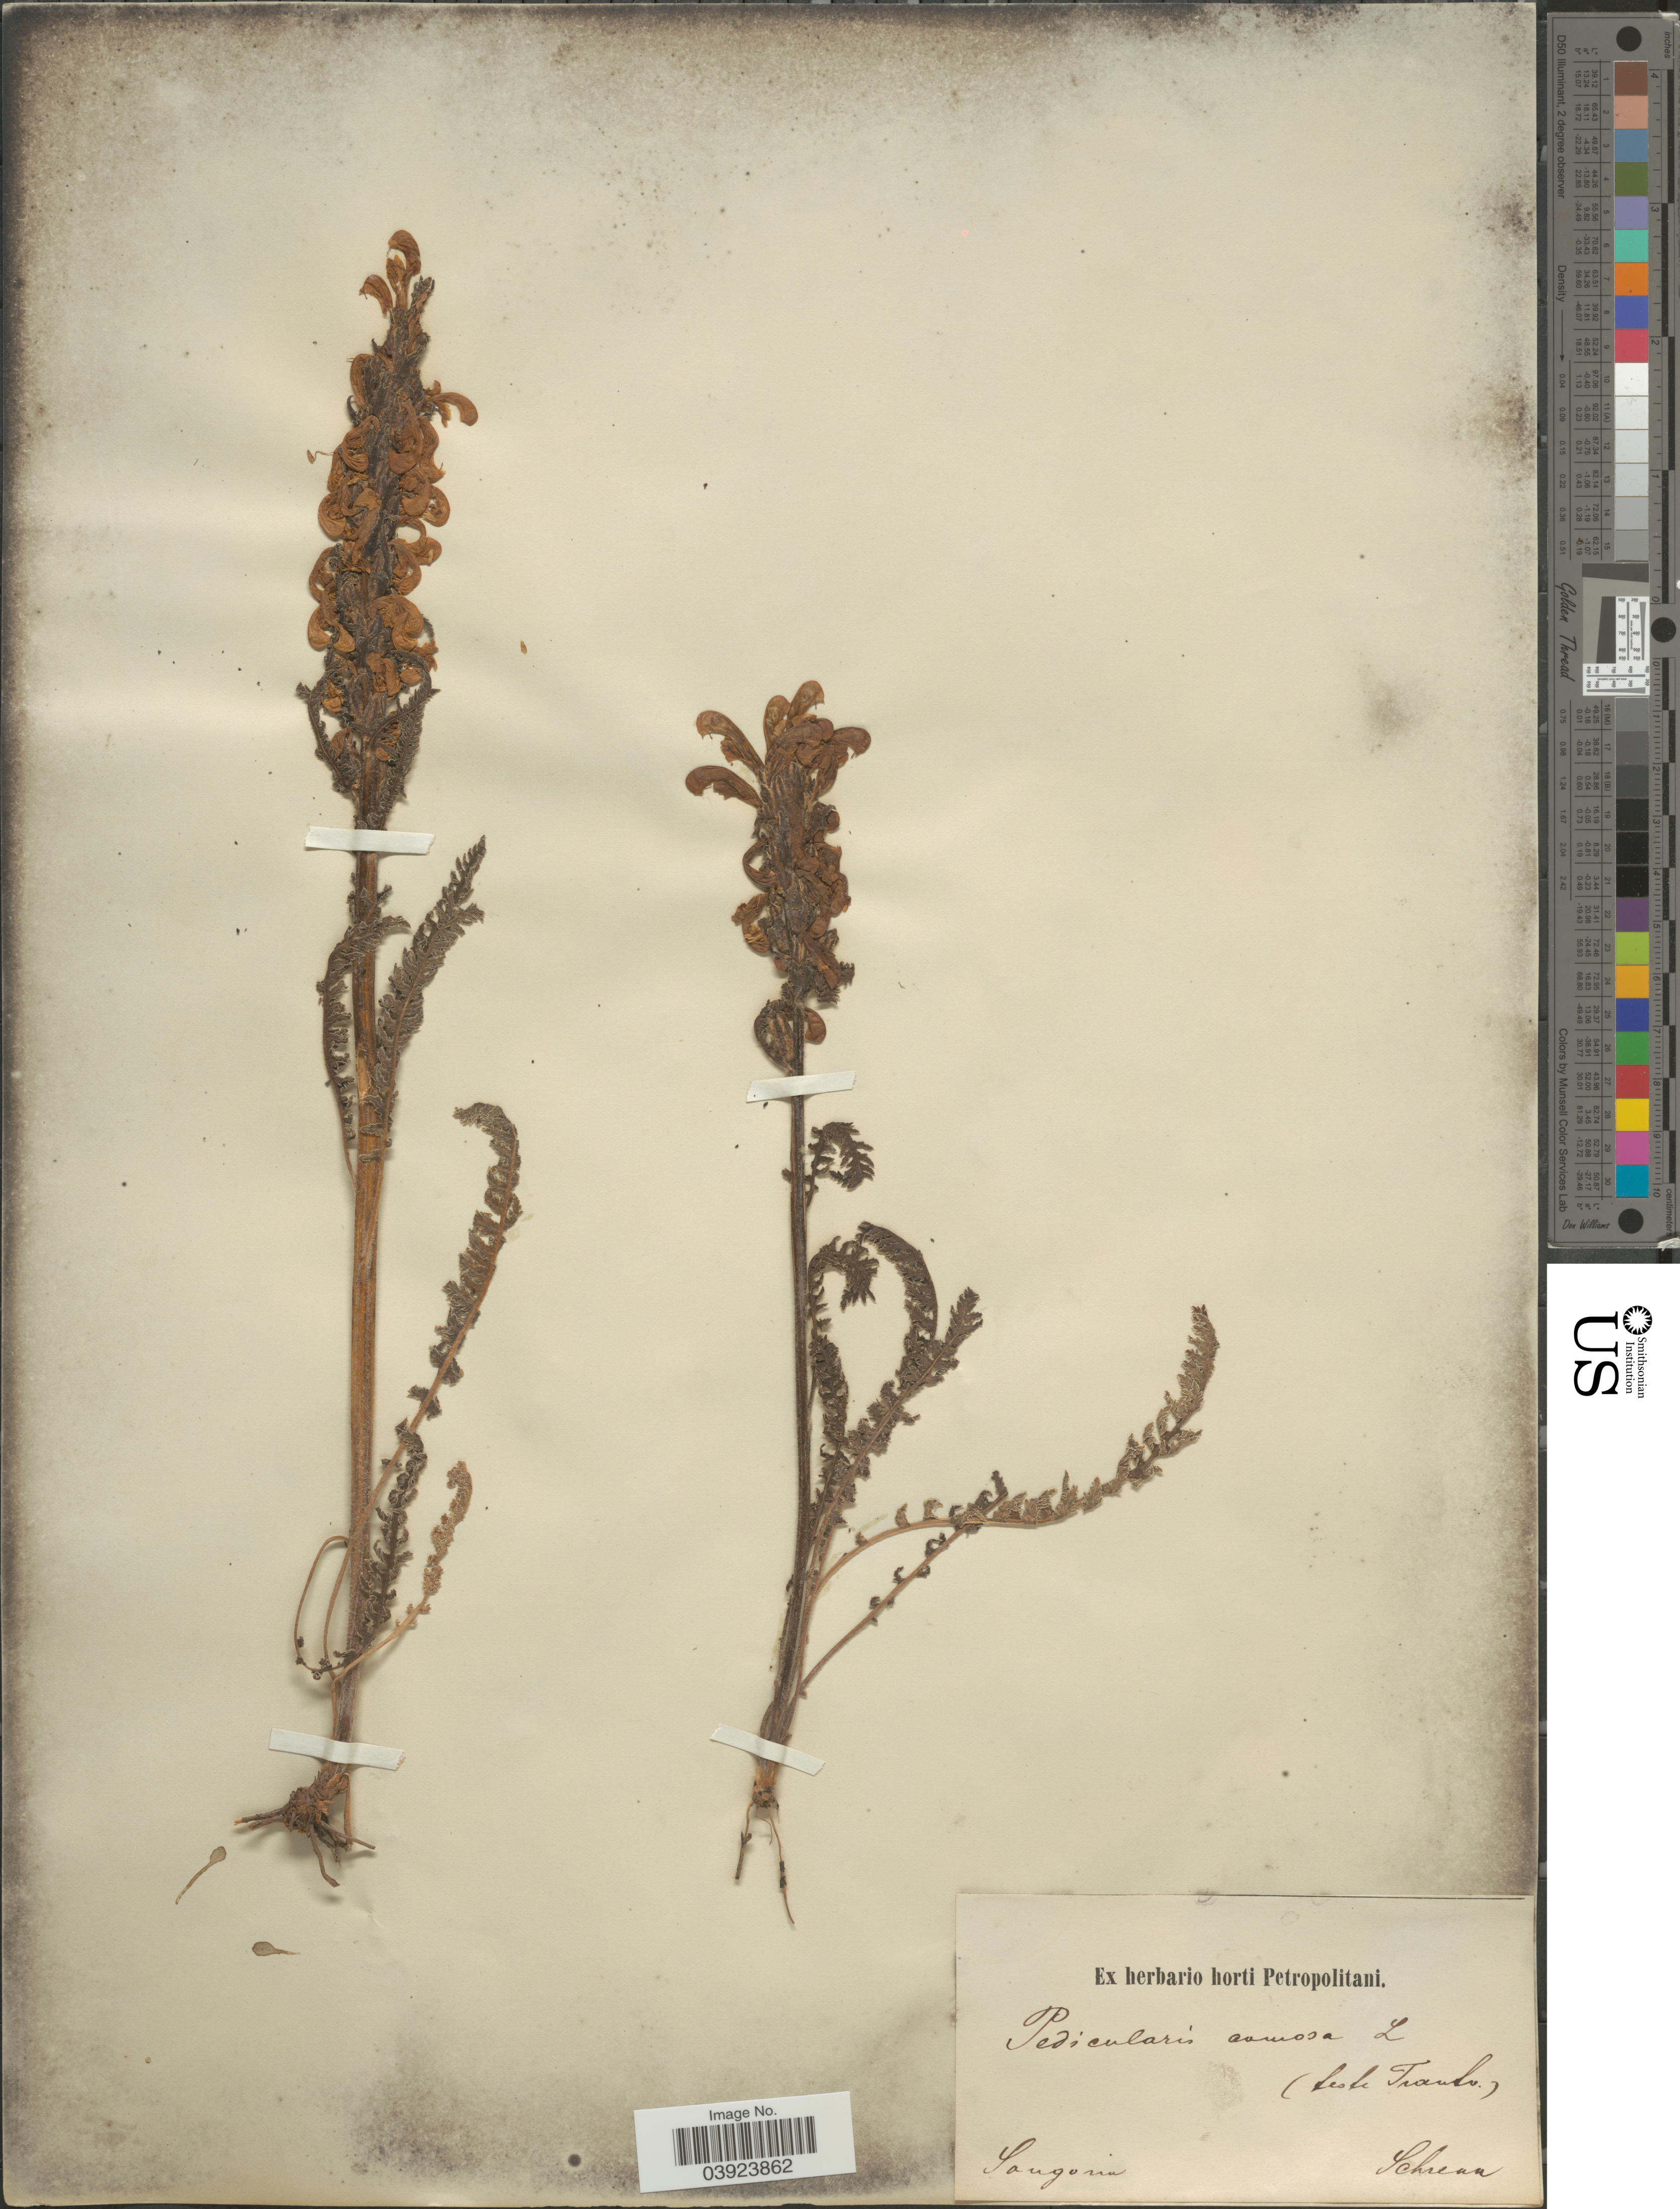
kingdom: Plantae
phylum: Tracheophyta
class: Magnoliopsida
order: Lamiales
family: Orobanchaceae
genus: Pedicularis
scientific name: Pedicularis comosa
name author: L.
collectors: A.G. Schrenk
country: Kazakhstan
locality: Songaria.